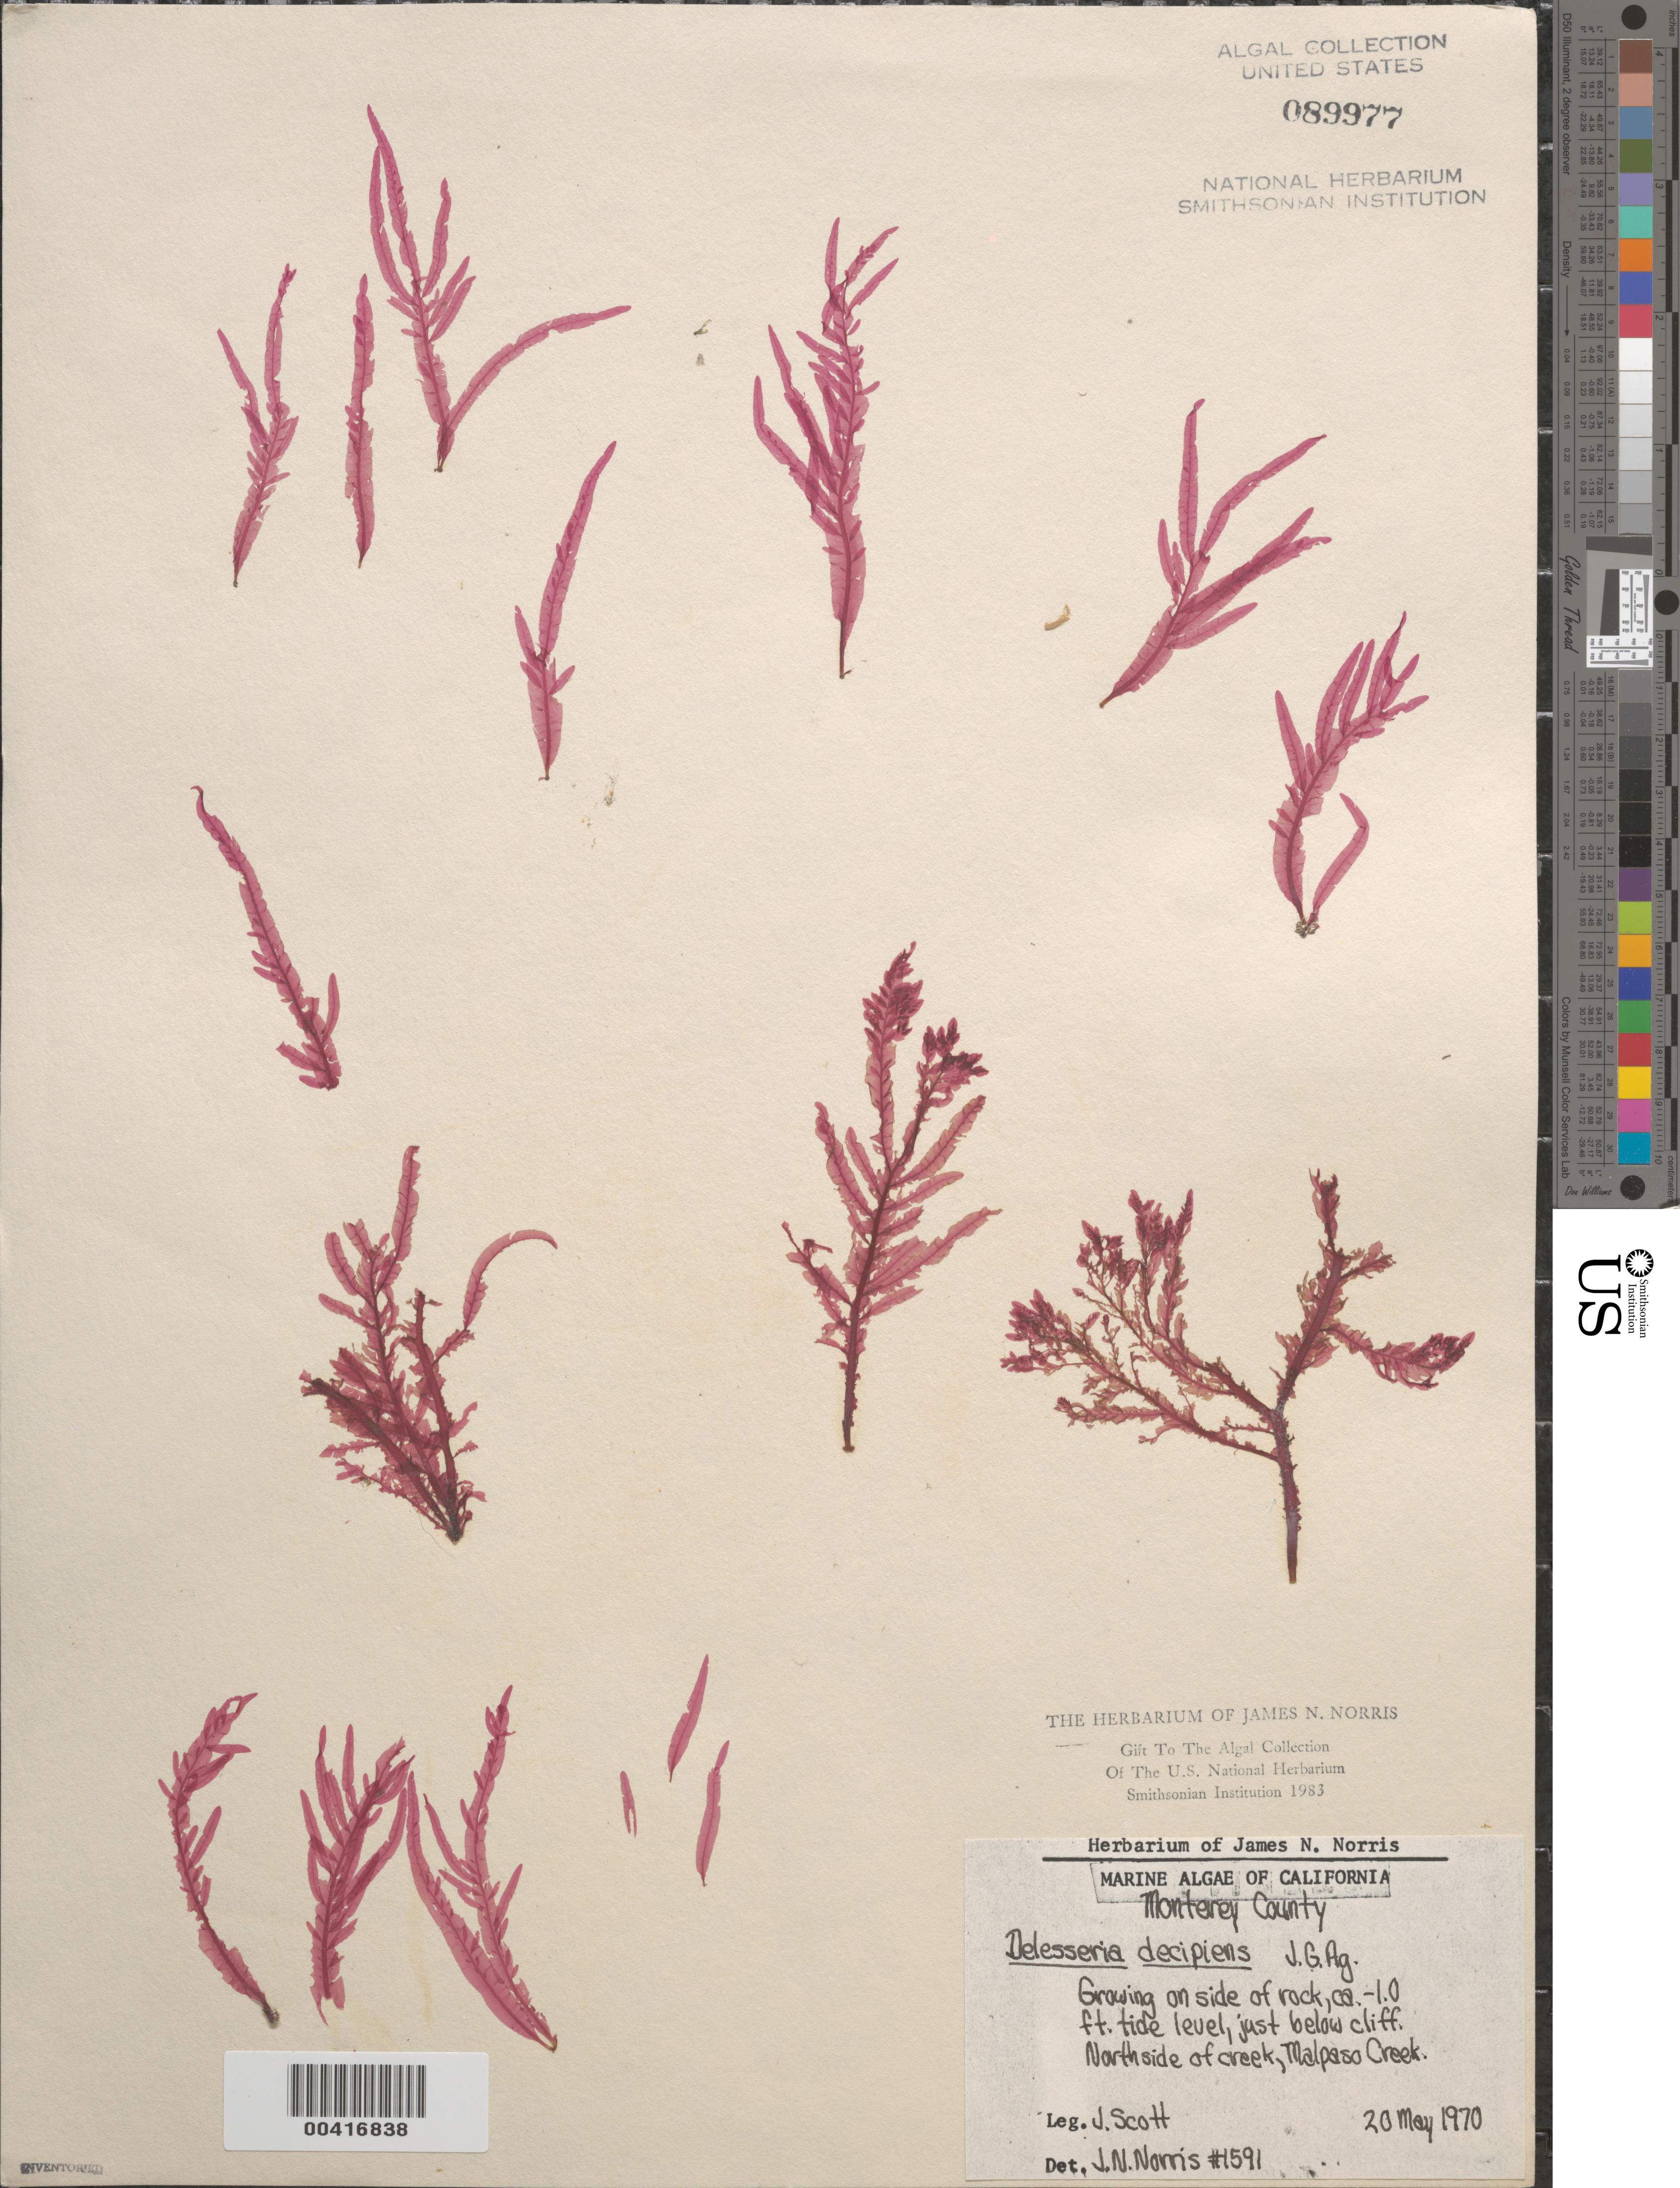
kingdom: Plantae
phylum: Rhodophyta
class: Florideophyceae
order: Ceramiales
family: Delesseriaceae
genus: Cumathamnion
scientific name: Cumathamnion decipiens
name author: (J. Agardh) M.J. Wynne & G.W. Saunders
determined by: Algae name updating Project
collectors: J. Scott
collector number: JN-1591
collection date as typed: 20 May 1970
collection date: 1970-05-20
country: United States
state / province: California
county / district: Monterey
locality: Malpaso Creek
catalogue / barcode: US 89977